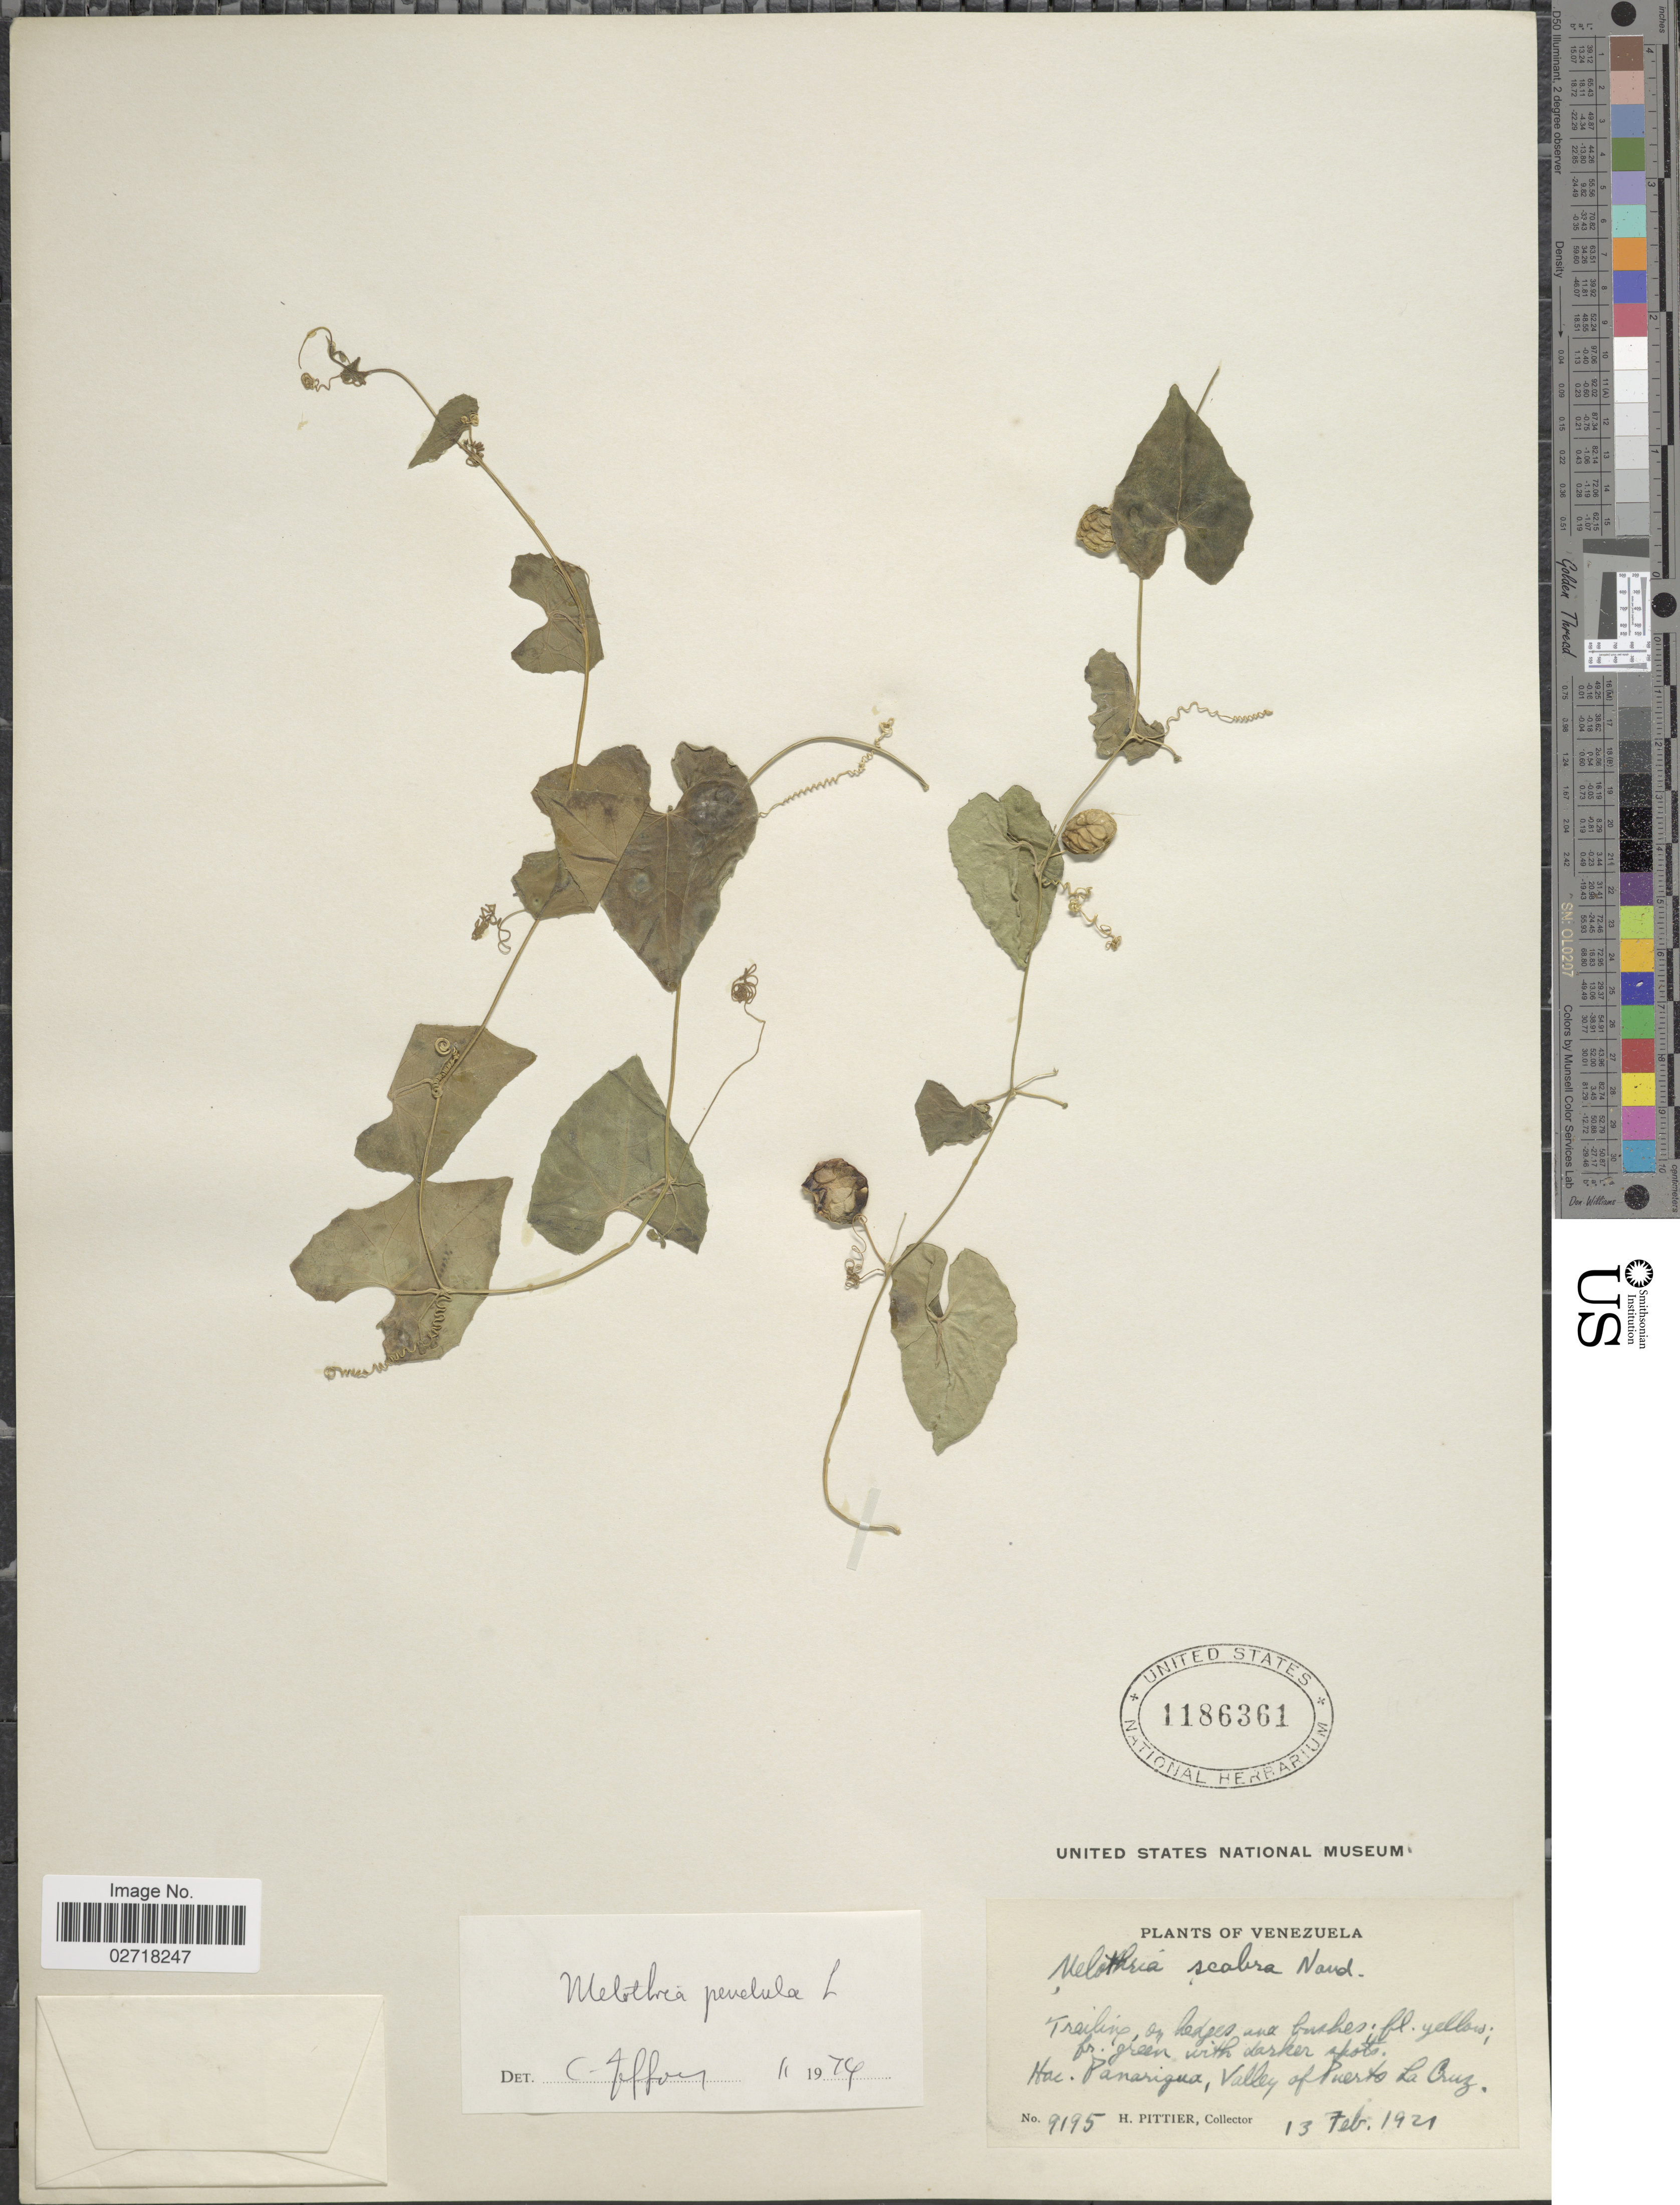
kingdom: Plantae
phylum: Tracheophyta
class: Magnoliopsida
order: Cucurbitales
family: Cucurbitaceae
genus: Melothria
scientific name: Melothria pendula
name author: L.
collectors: H. F. Pittier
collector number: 9195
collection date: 1921-02-13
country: Venezuela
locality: Hac. Panarigua Valley of Puerto La Cruz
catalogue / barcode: US 1186361